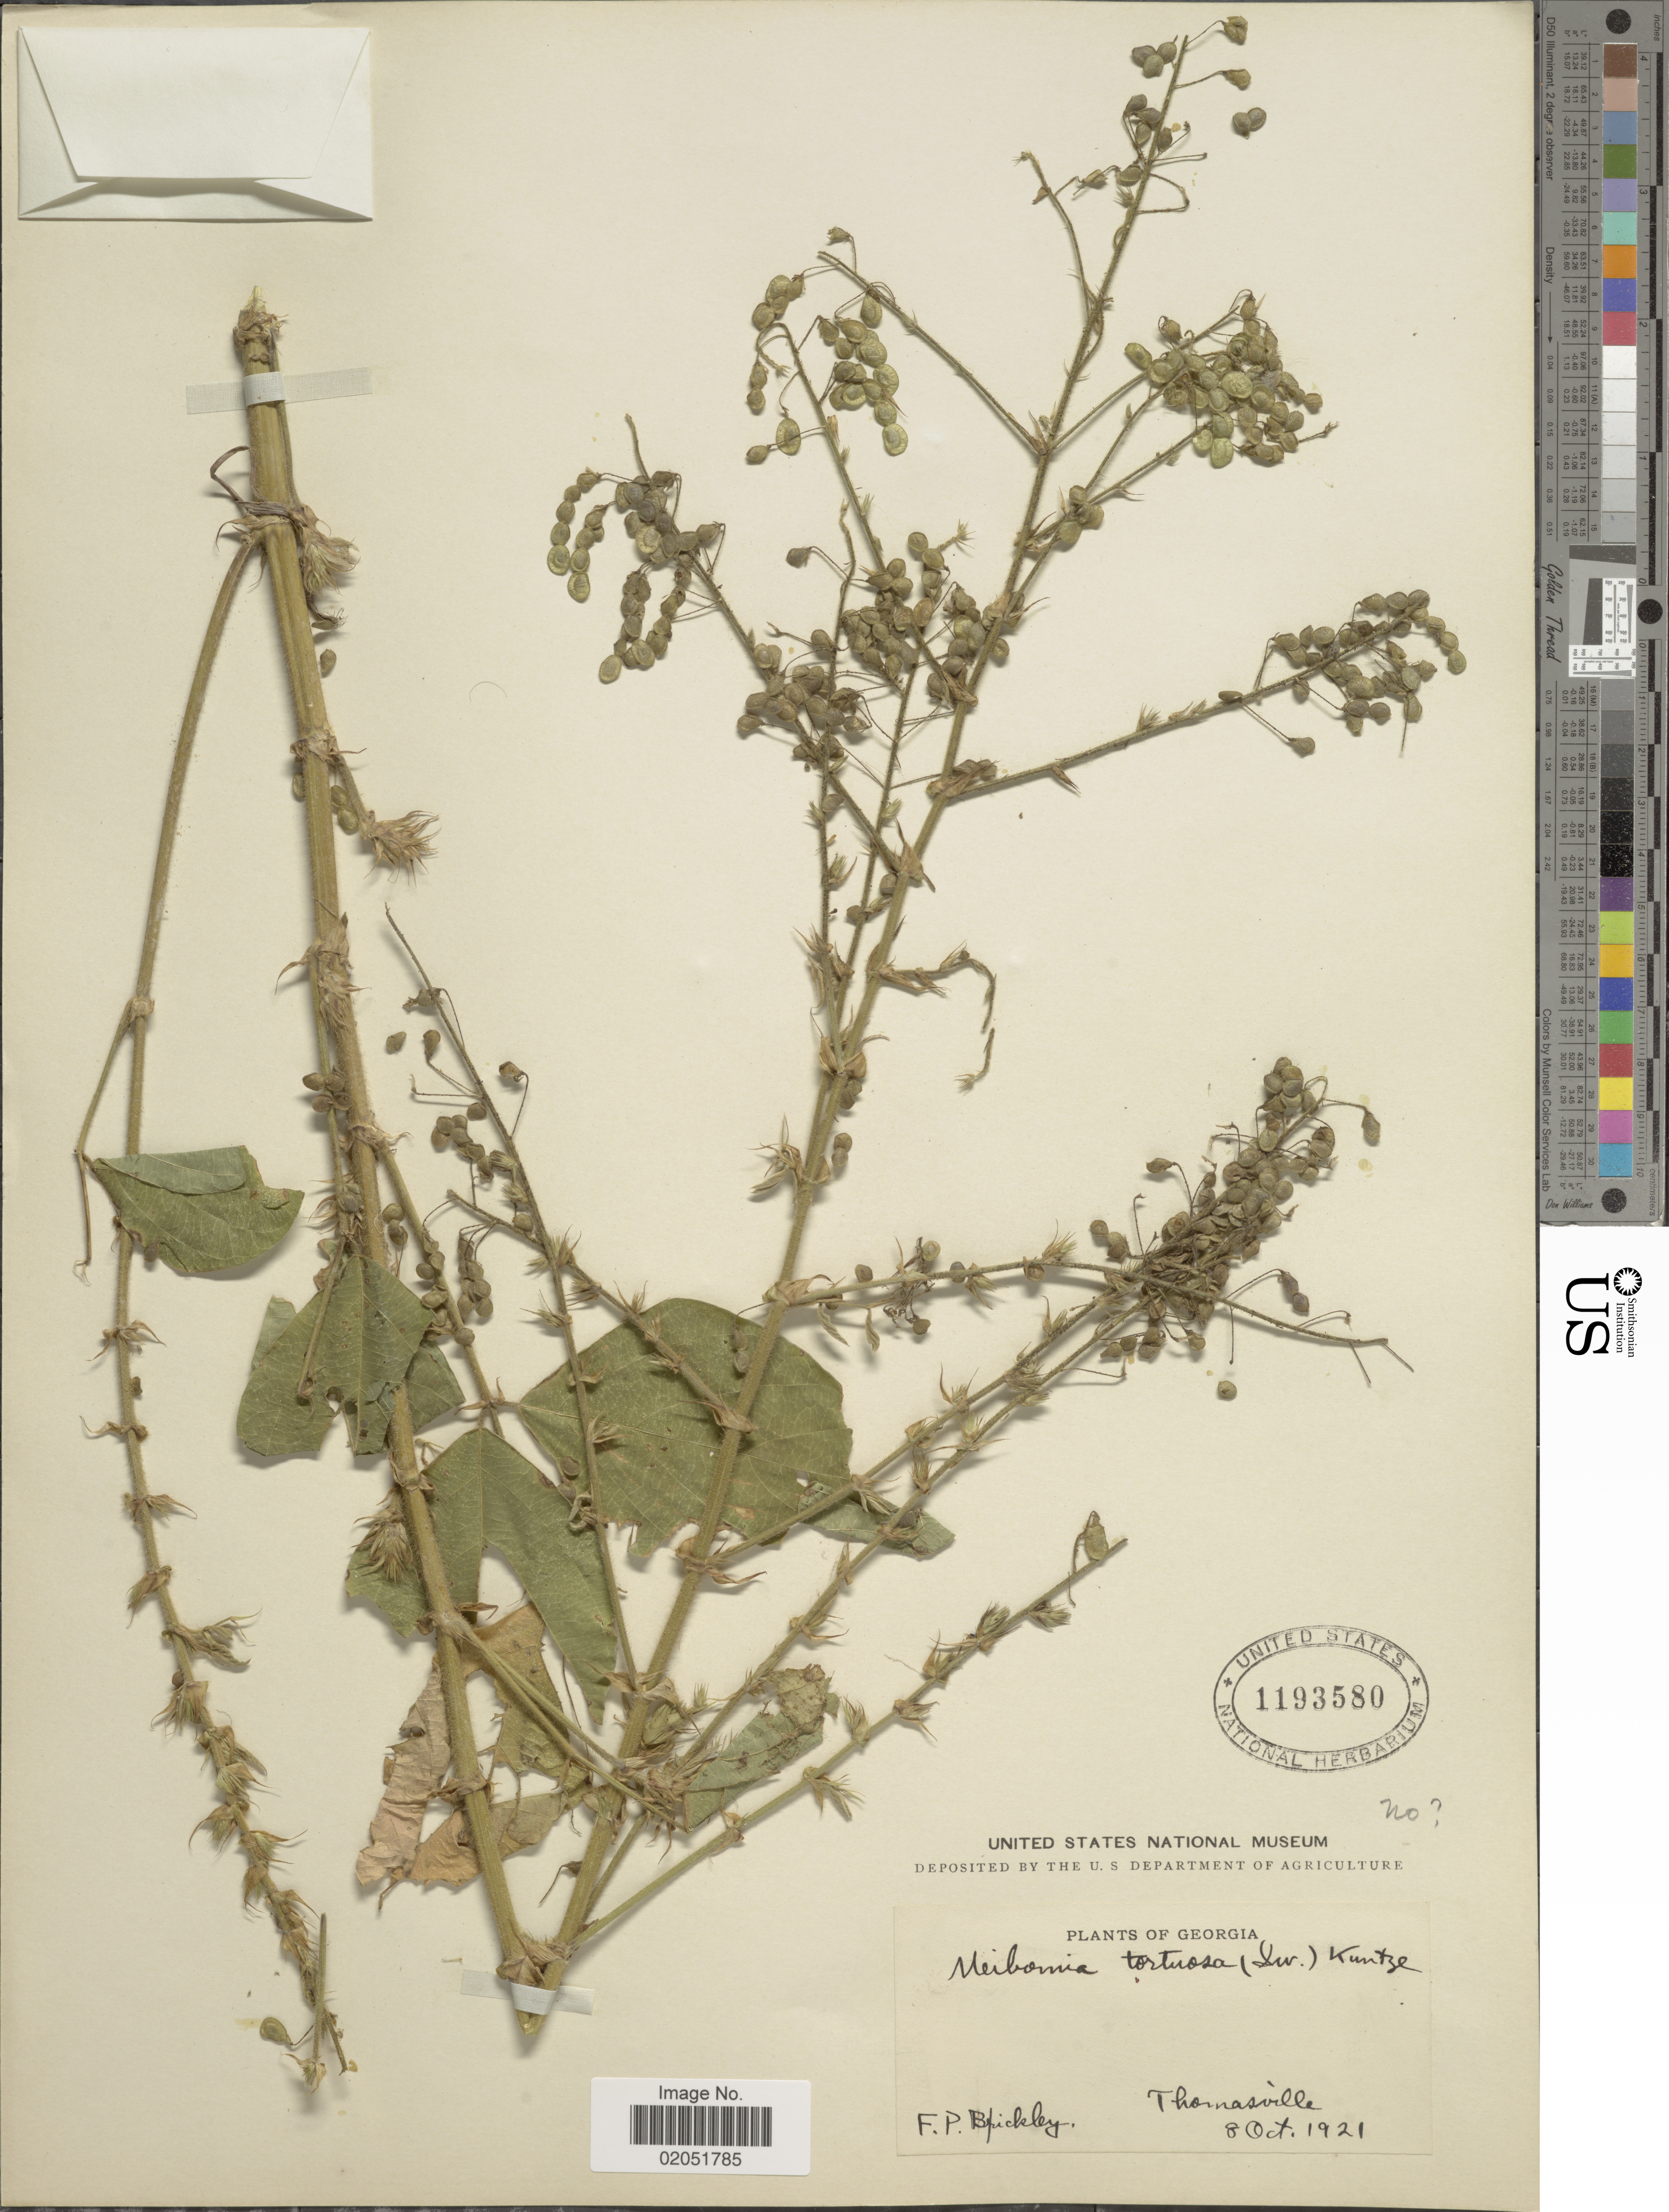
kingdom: Plantae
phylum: Tracheophyta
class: Magnoliopsida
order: Fabales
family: Fabaceae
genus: Desmodium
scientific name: Desmodium tortuosum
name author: (Sw.) DC.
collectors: F. Bickley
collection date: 1921-10-08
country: United States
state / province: Georgia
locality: Georgia, Thomasville.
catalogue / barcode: US 1193580